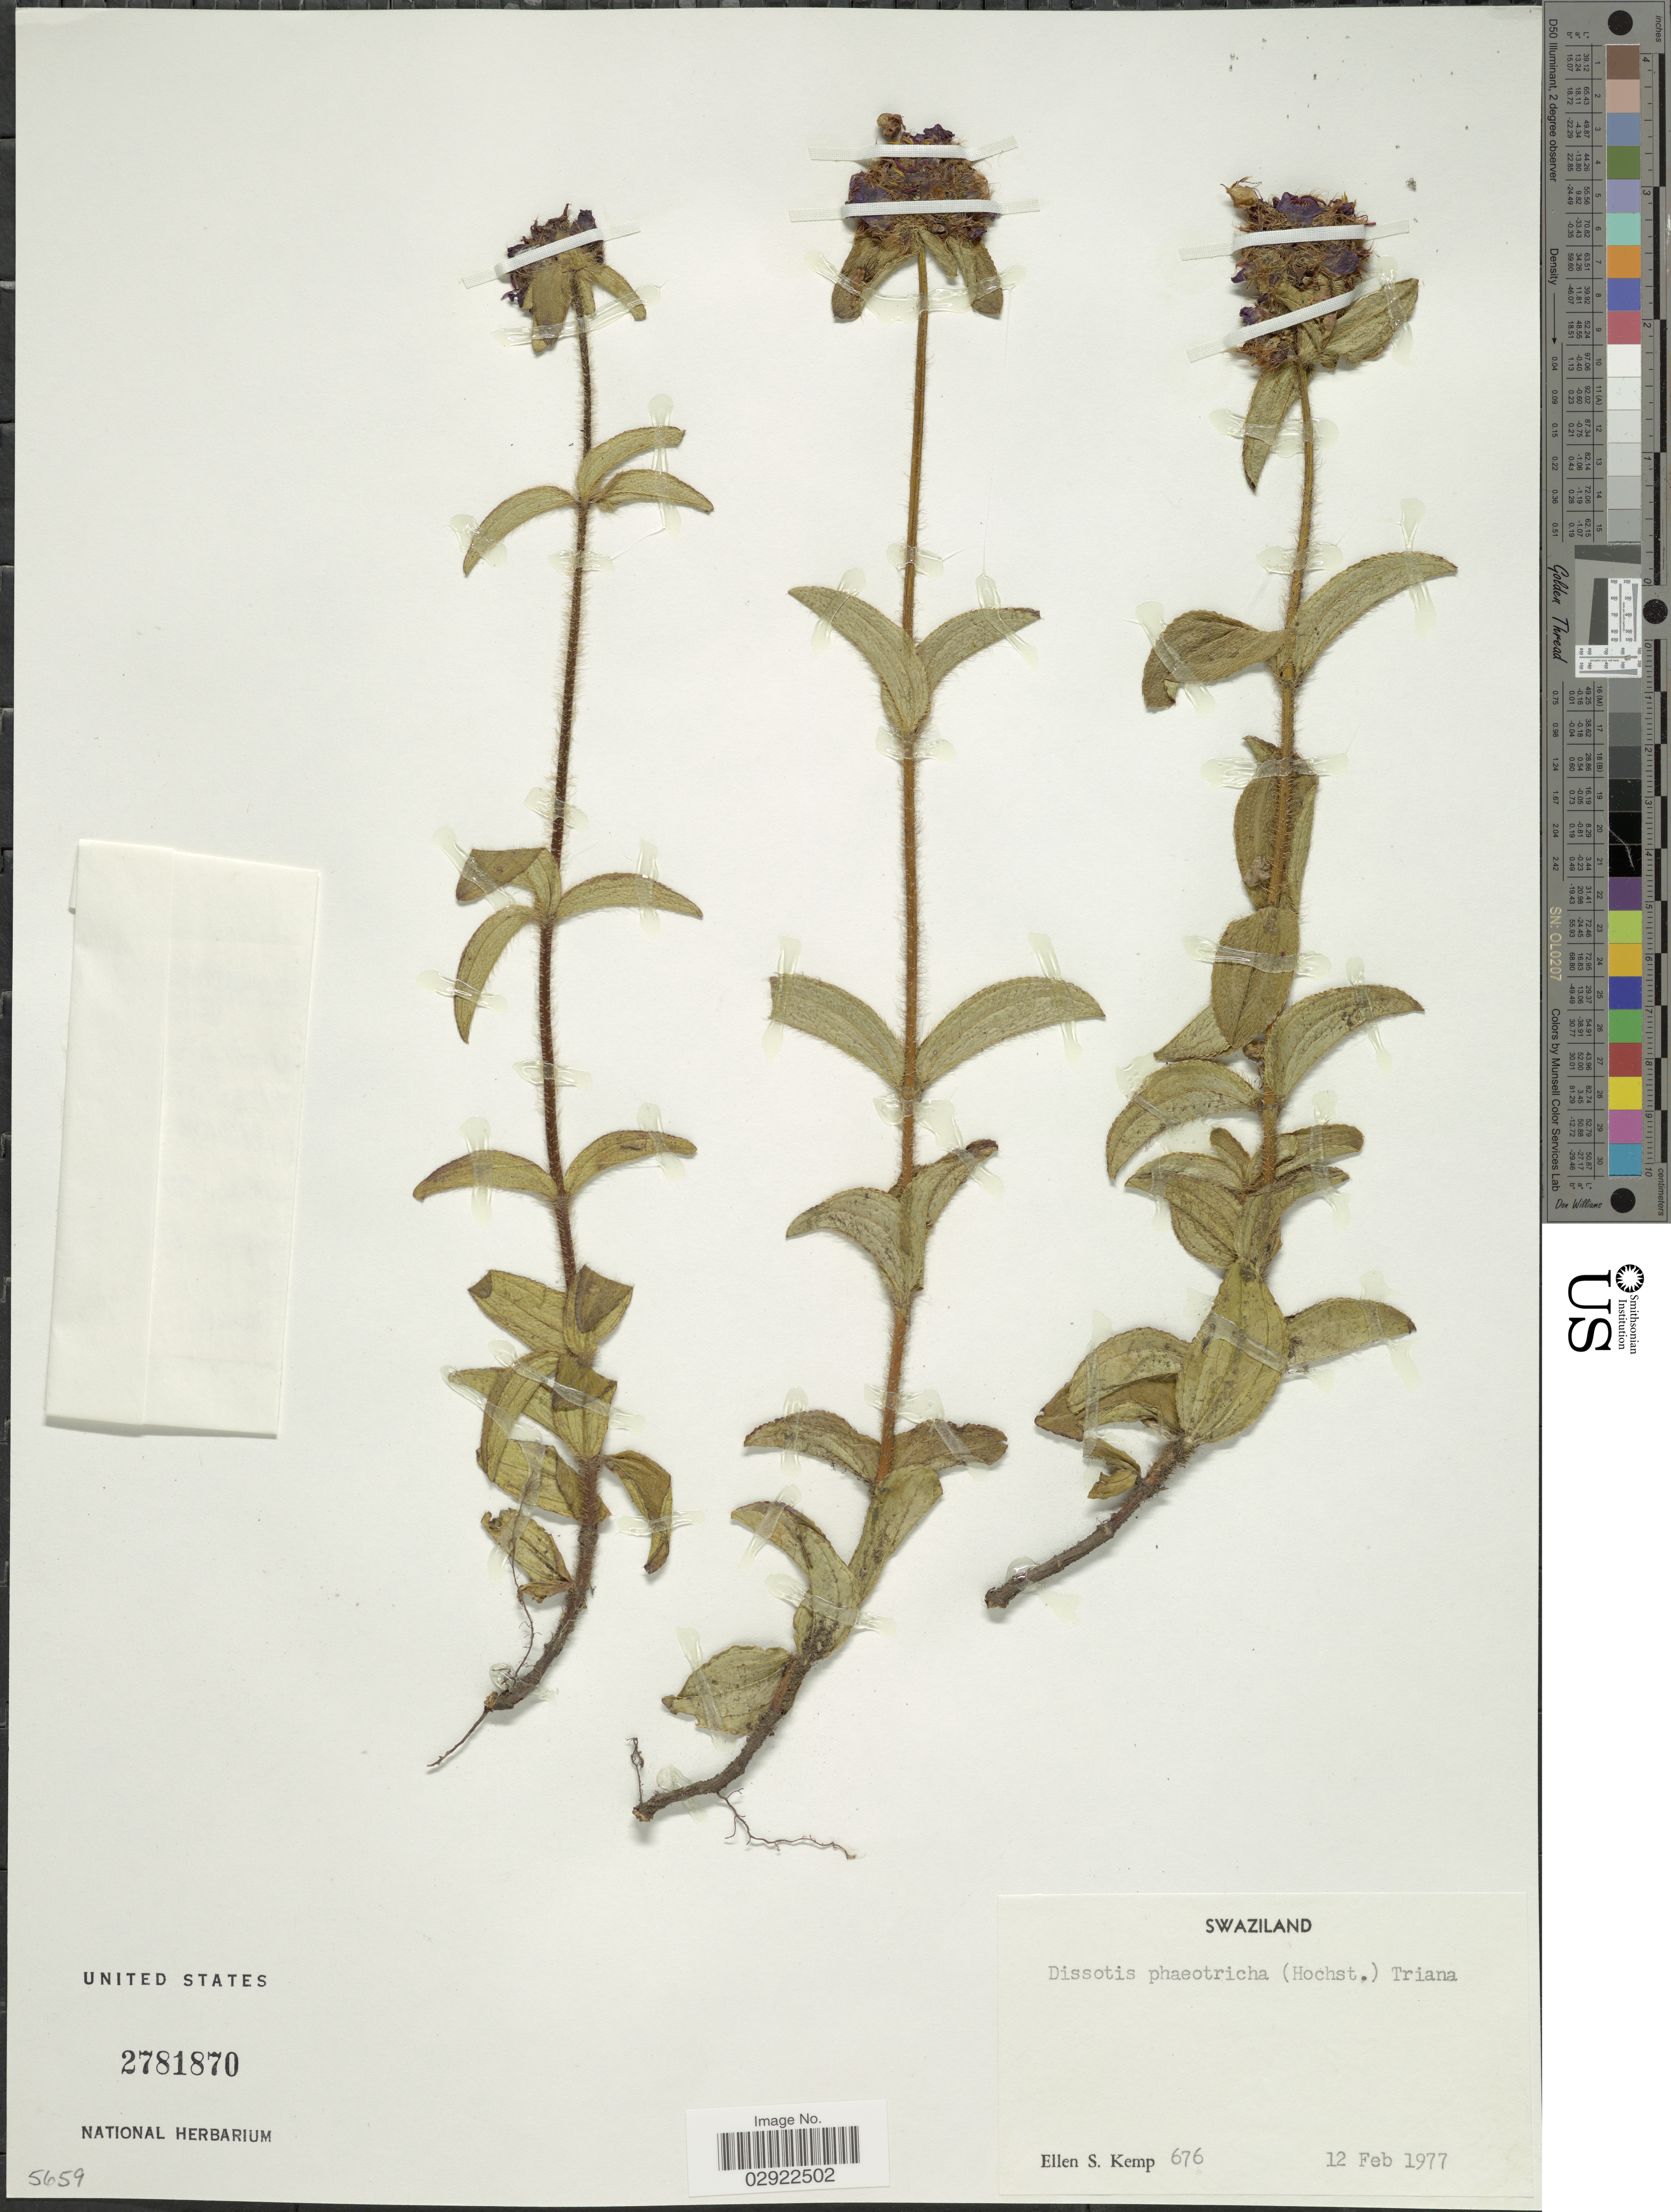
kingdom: Plantae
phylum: Tracheophyta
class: Magnoliopsida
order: Myrtales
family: Melastomataceae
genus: Antherotoma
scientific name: Antherotoma phaeotricha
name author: (Hochst.) Jacq.-Fél.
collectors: E. S. Kemp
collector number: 676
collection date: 1977-02-12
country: Eswatini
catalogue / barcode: US 2781870